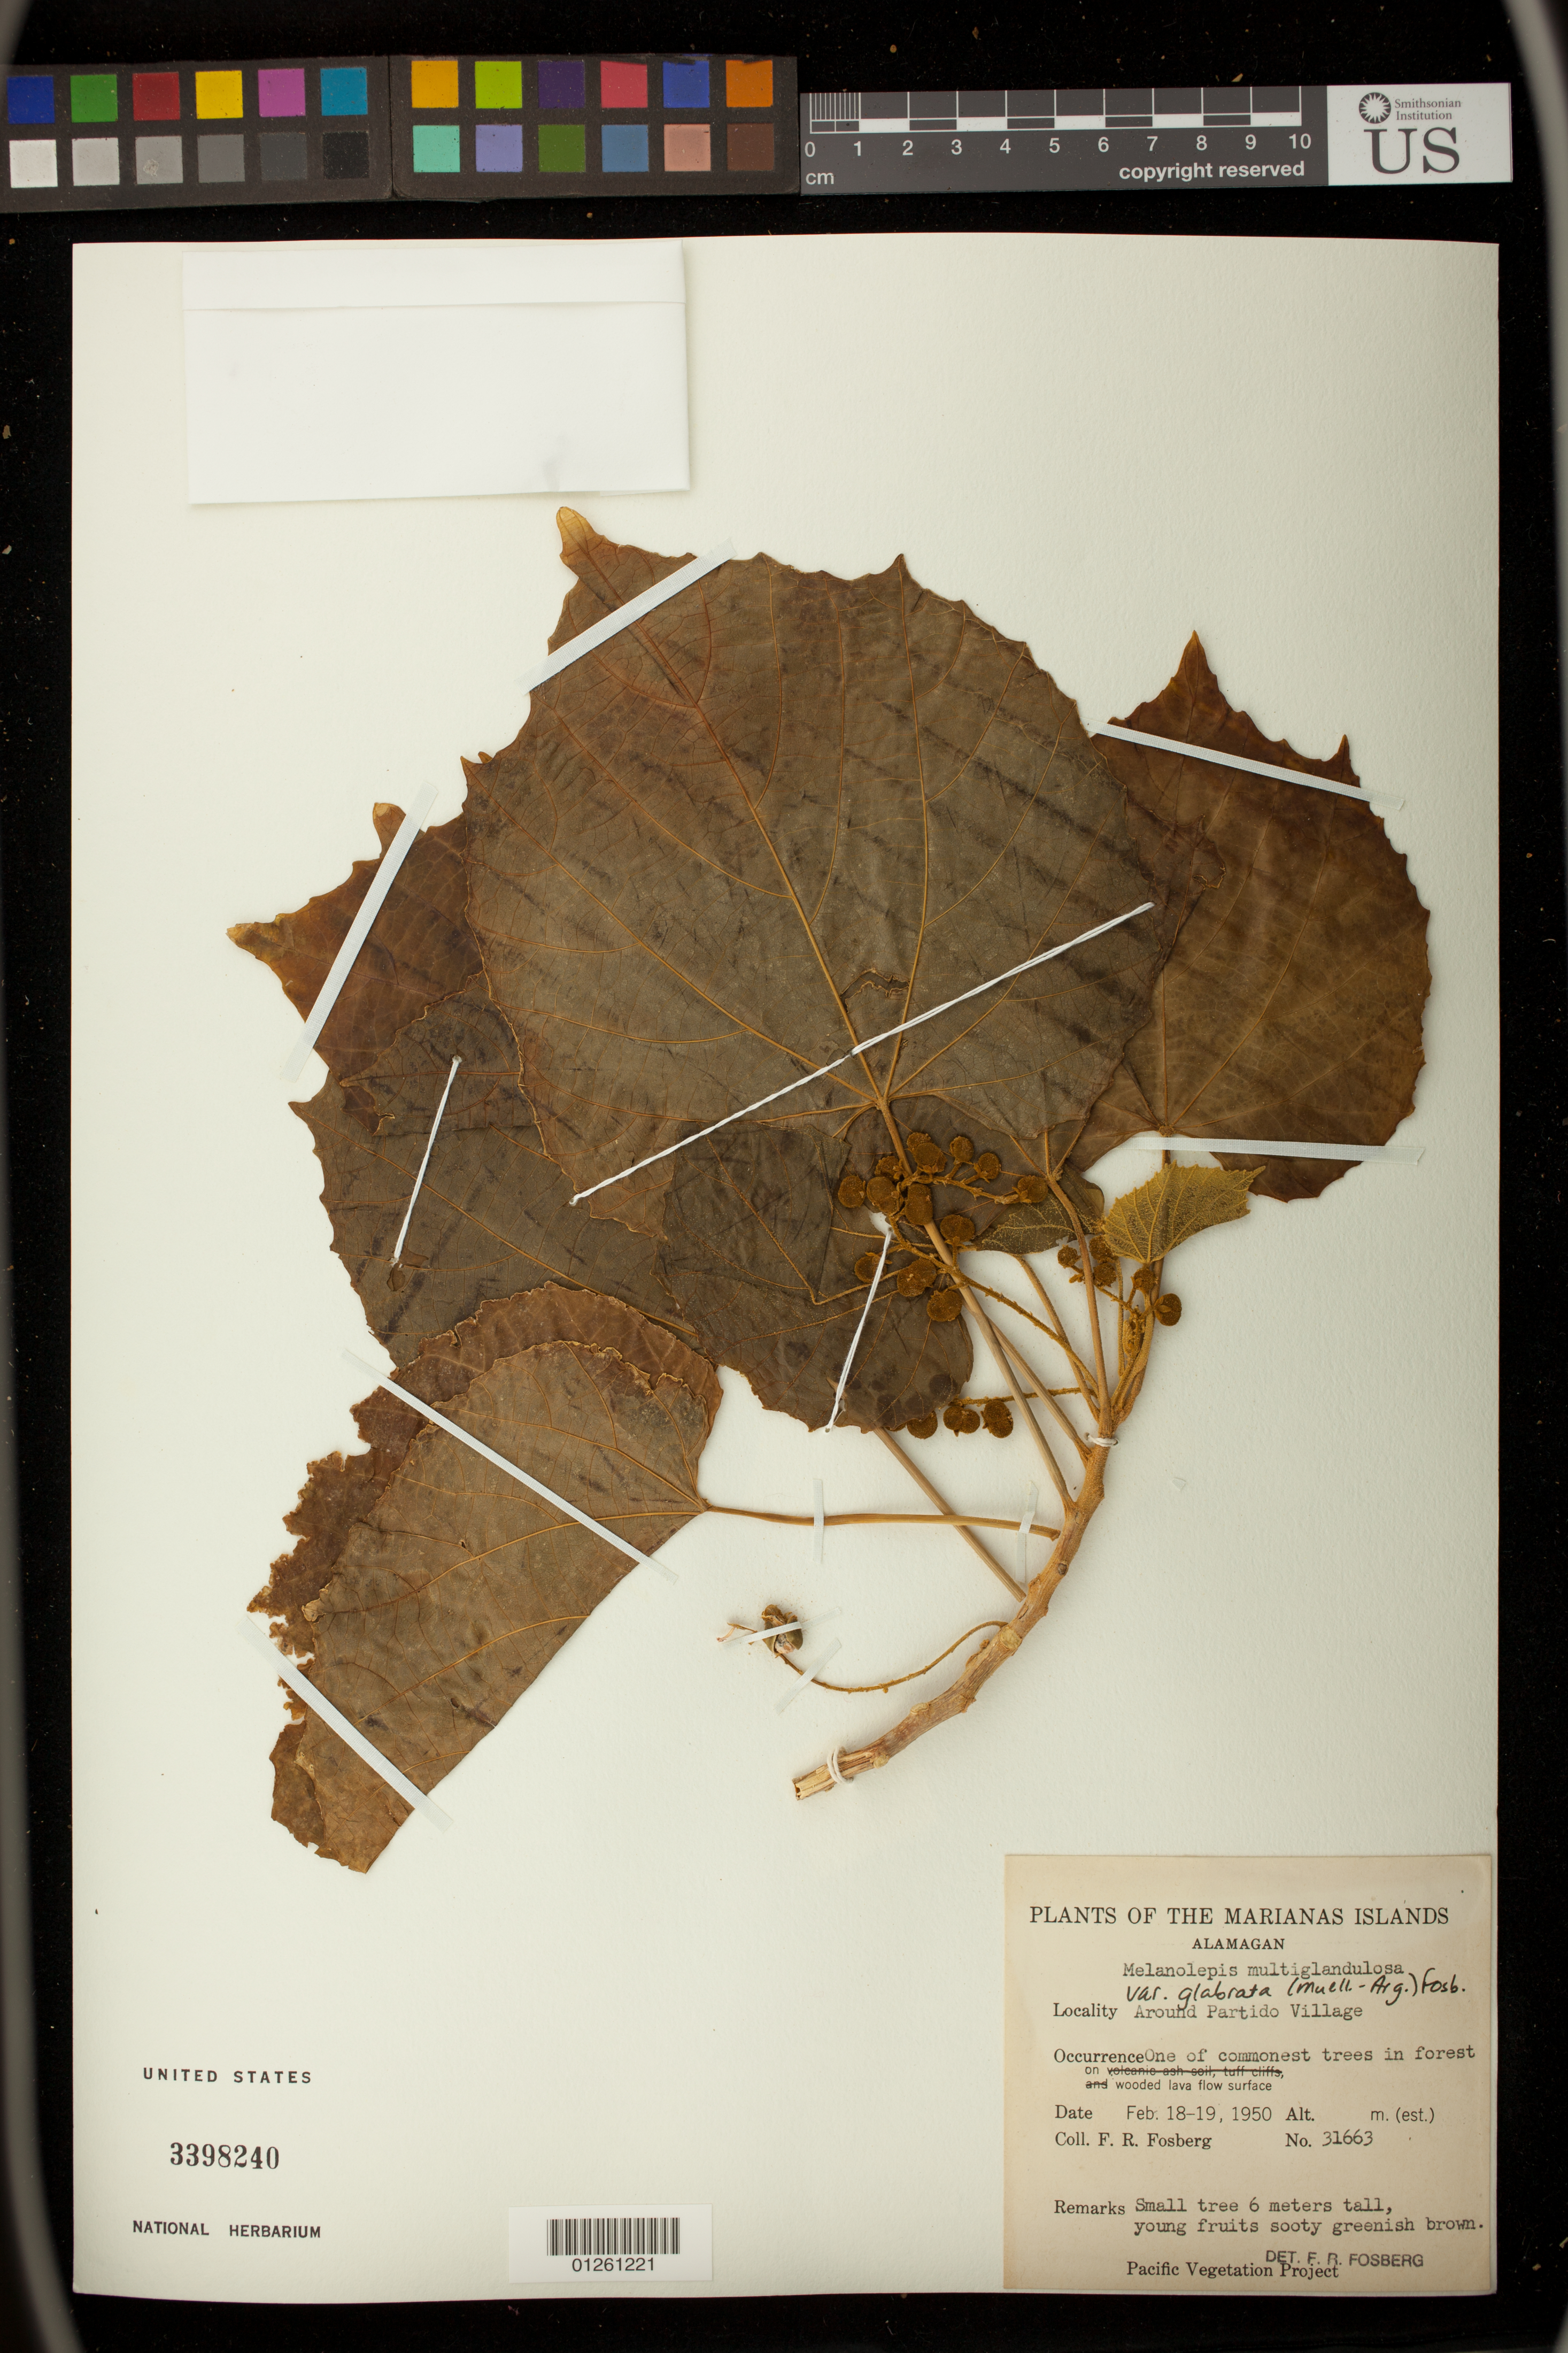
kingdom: Plantae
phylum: Tracheophyta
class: Magnoliopsida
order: Malpighiales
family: Euphorbiaceae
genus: Melanolepis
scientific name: Melanolepis multiglandulosa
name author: (Reinw. ex Blume) Rchb. f. & Zoll.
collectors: F. R. Fosberg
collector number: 31663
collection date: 1950-02-18/1950-02-19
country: Northern Mariana Islands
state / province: Northern Islands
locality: Alamagan. Around Partido Village.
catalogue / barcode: US 3398240